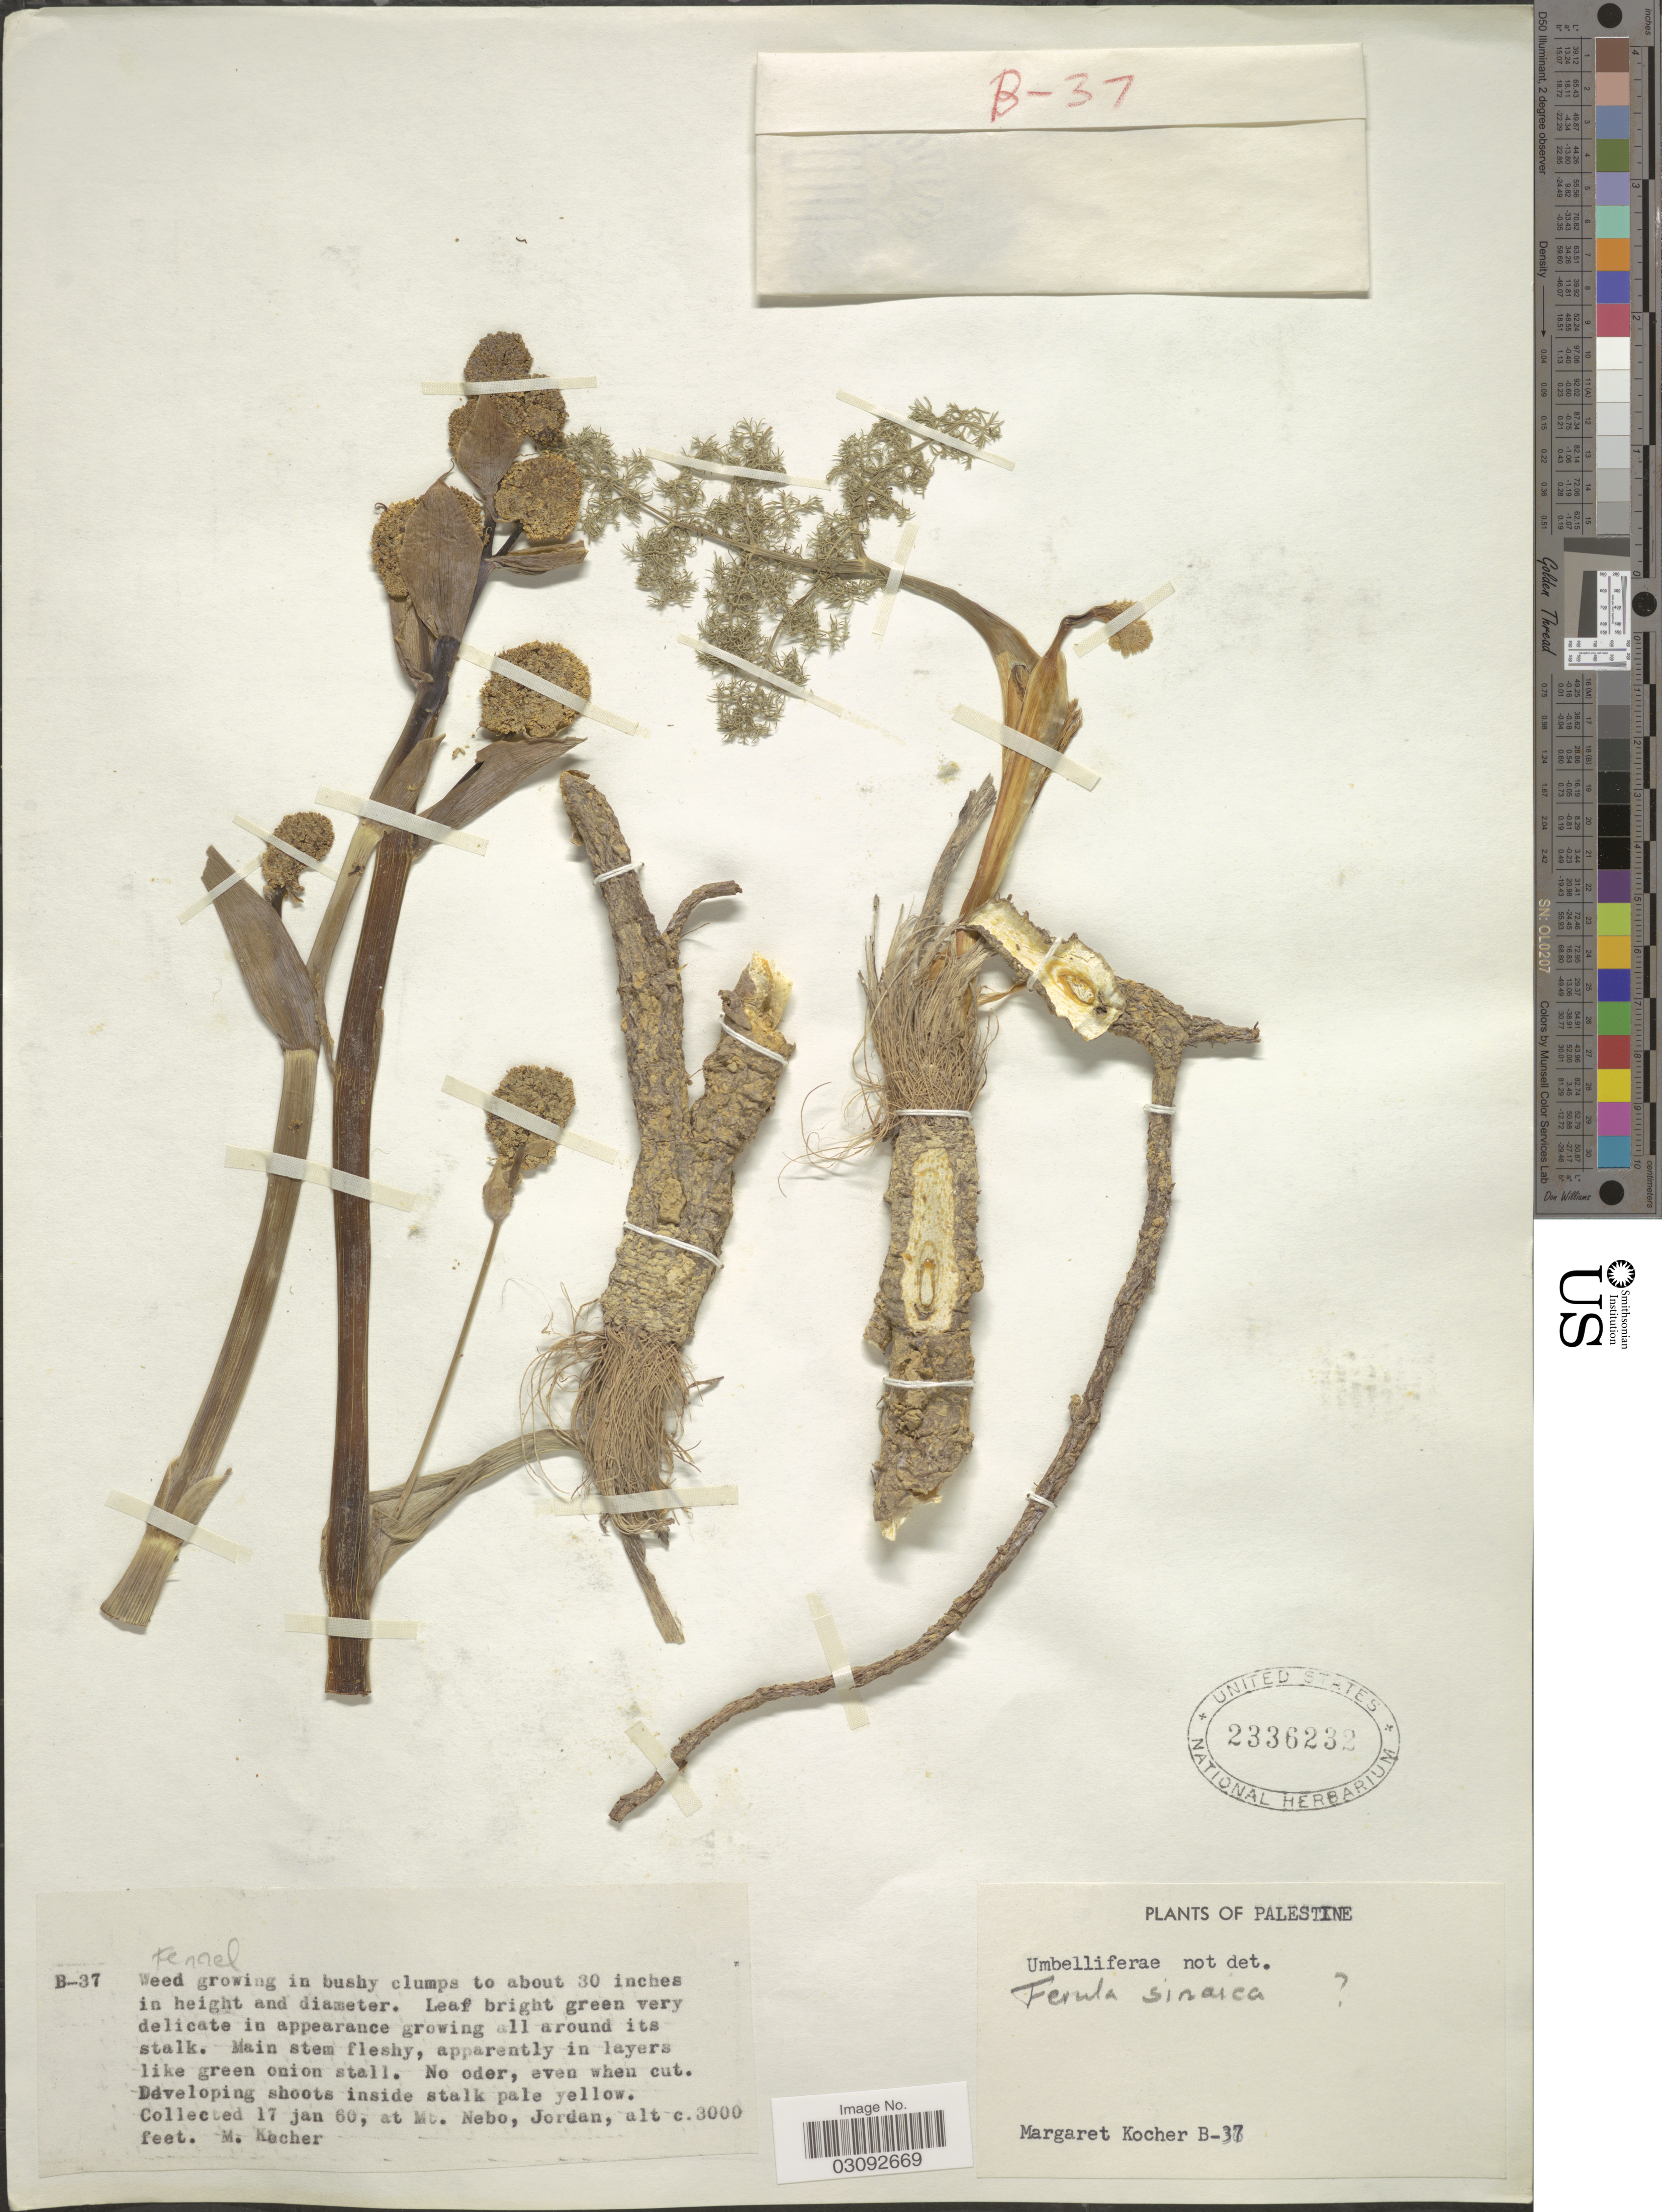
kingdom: Plantae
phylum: Tracheophyta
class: Magnoliopsida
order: Apiales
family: Apiaceae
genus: Ferula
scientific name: Ferula sp.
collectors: M. Kocher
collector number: B-37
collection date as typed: Transcribed d/m/y: 17/1/60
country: Jordan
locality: Palestine, Mt. Nebo.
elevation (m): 914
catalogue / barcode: US 2336232